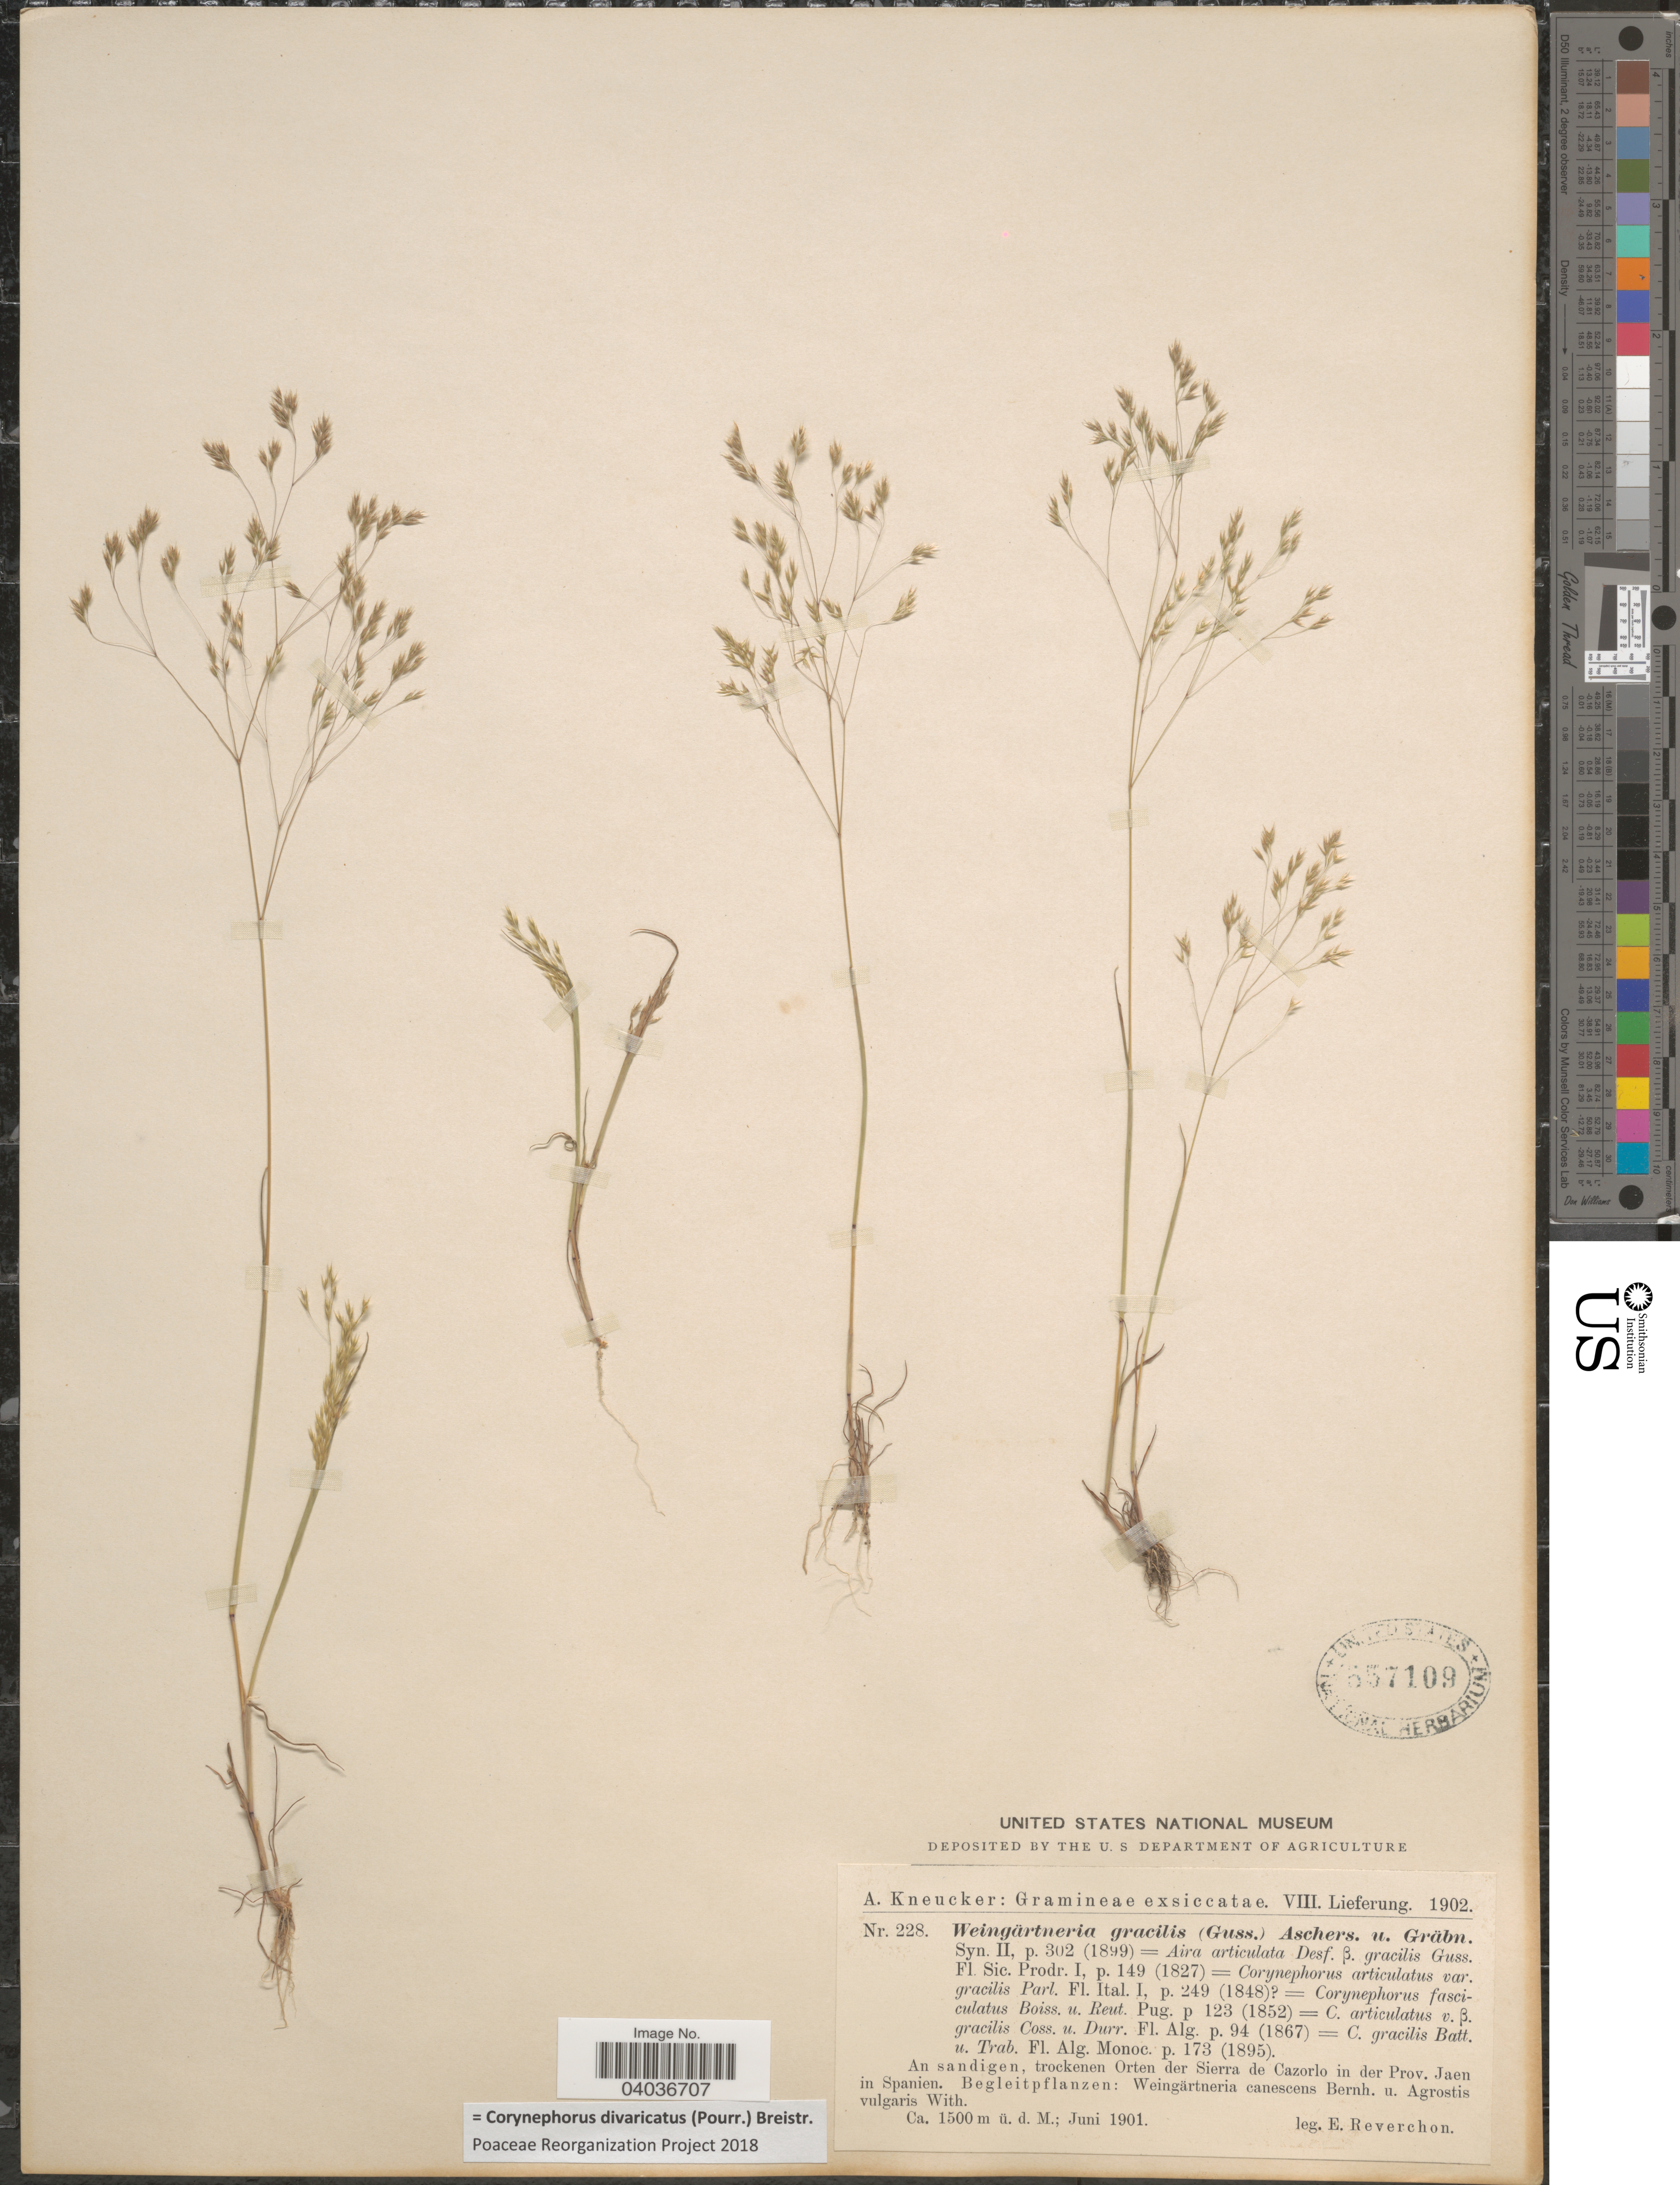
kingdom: Plantae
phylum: Tracheophyta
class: Liliopsida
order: Poales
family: Poaceae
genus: Corynephorus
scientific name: Corynephorus divaricatus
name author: (Pourr.) Breistroffer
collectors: E. Reverchon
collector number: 228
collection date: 1901-06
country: Spain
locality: An sandigen, trockenen Orten der Sierra de Cazorlo in der Prov. Jaen.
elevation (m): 1500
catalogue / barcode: US 557109